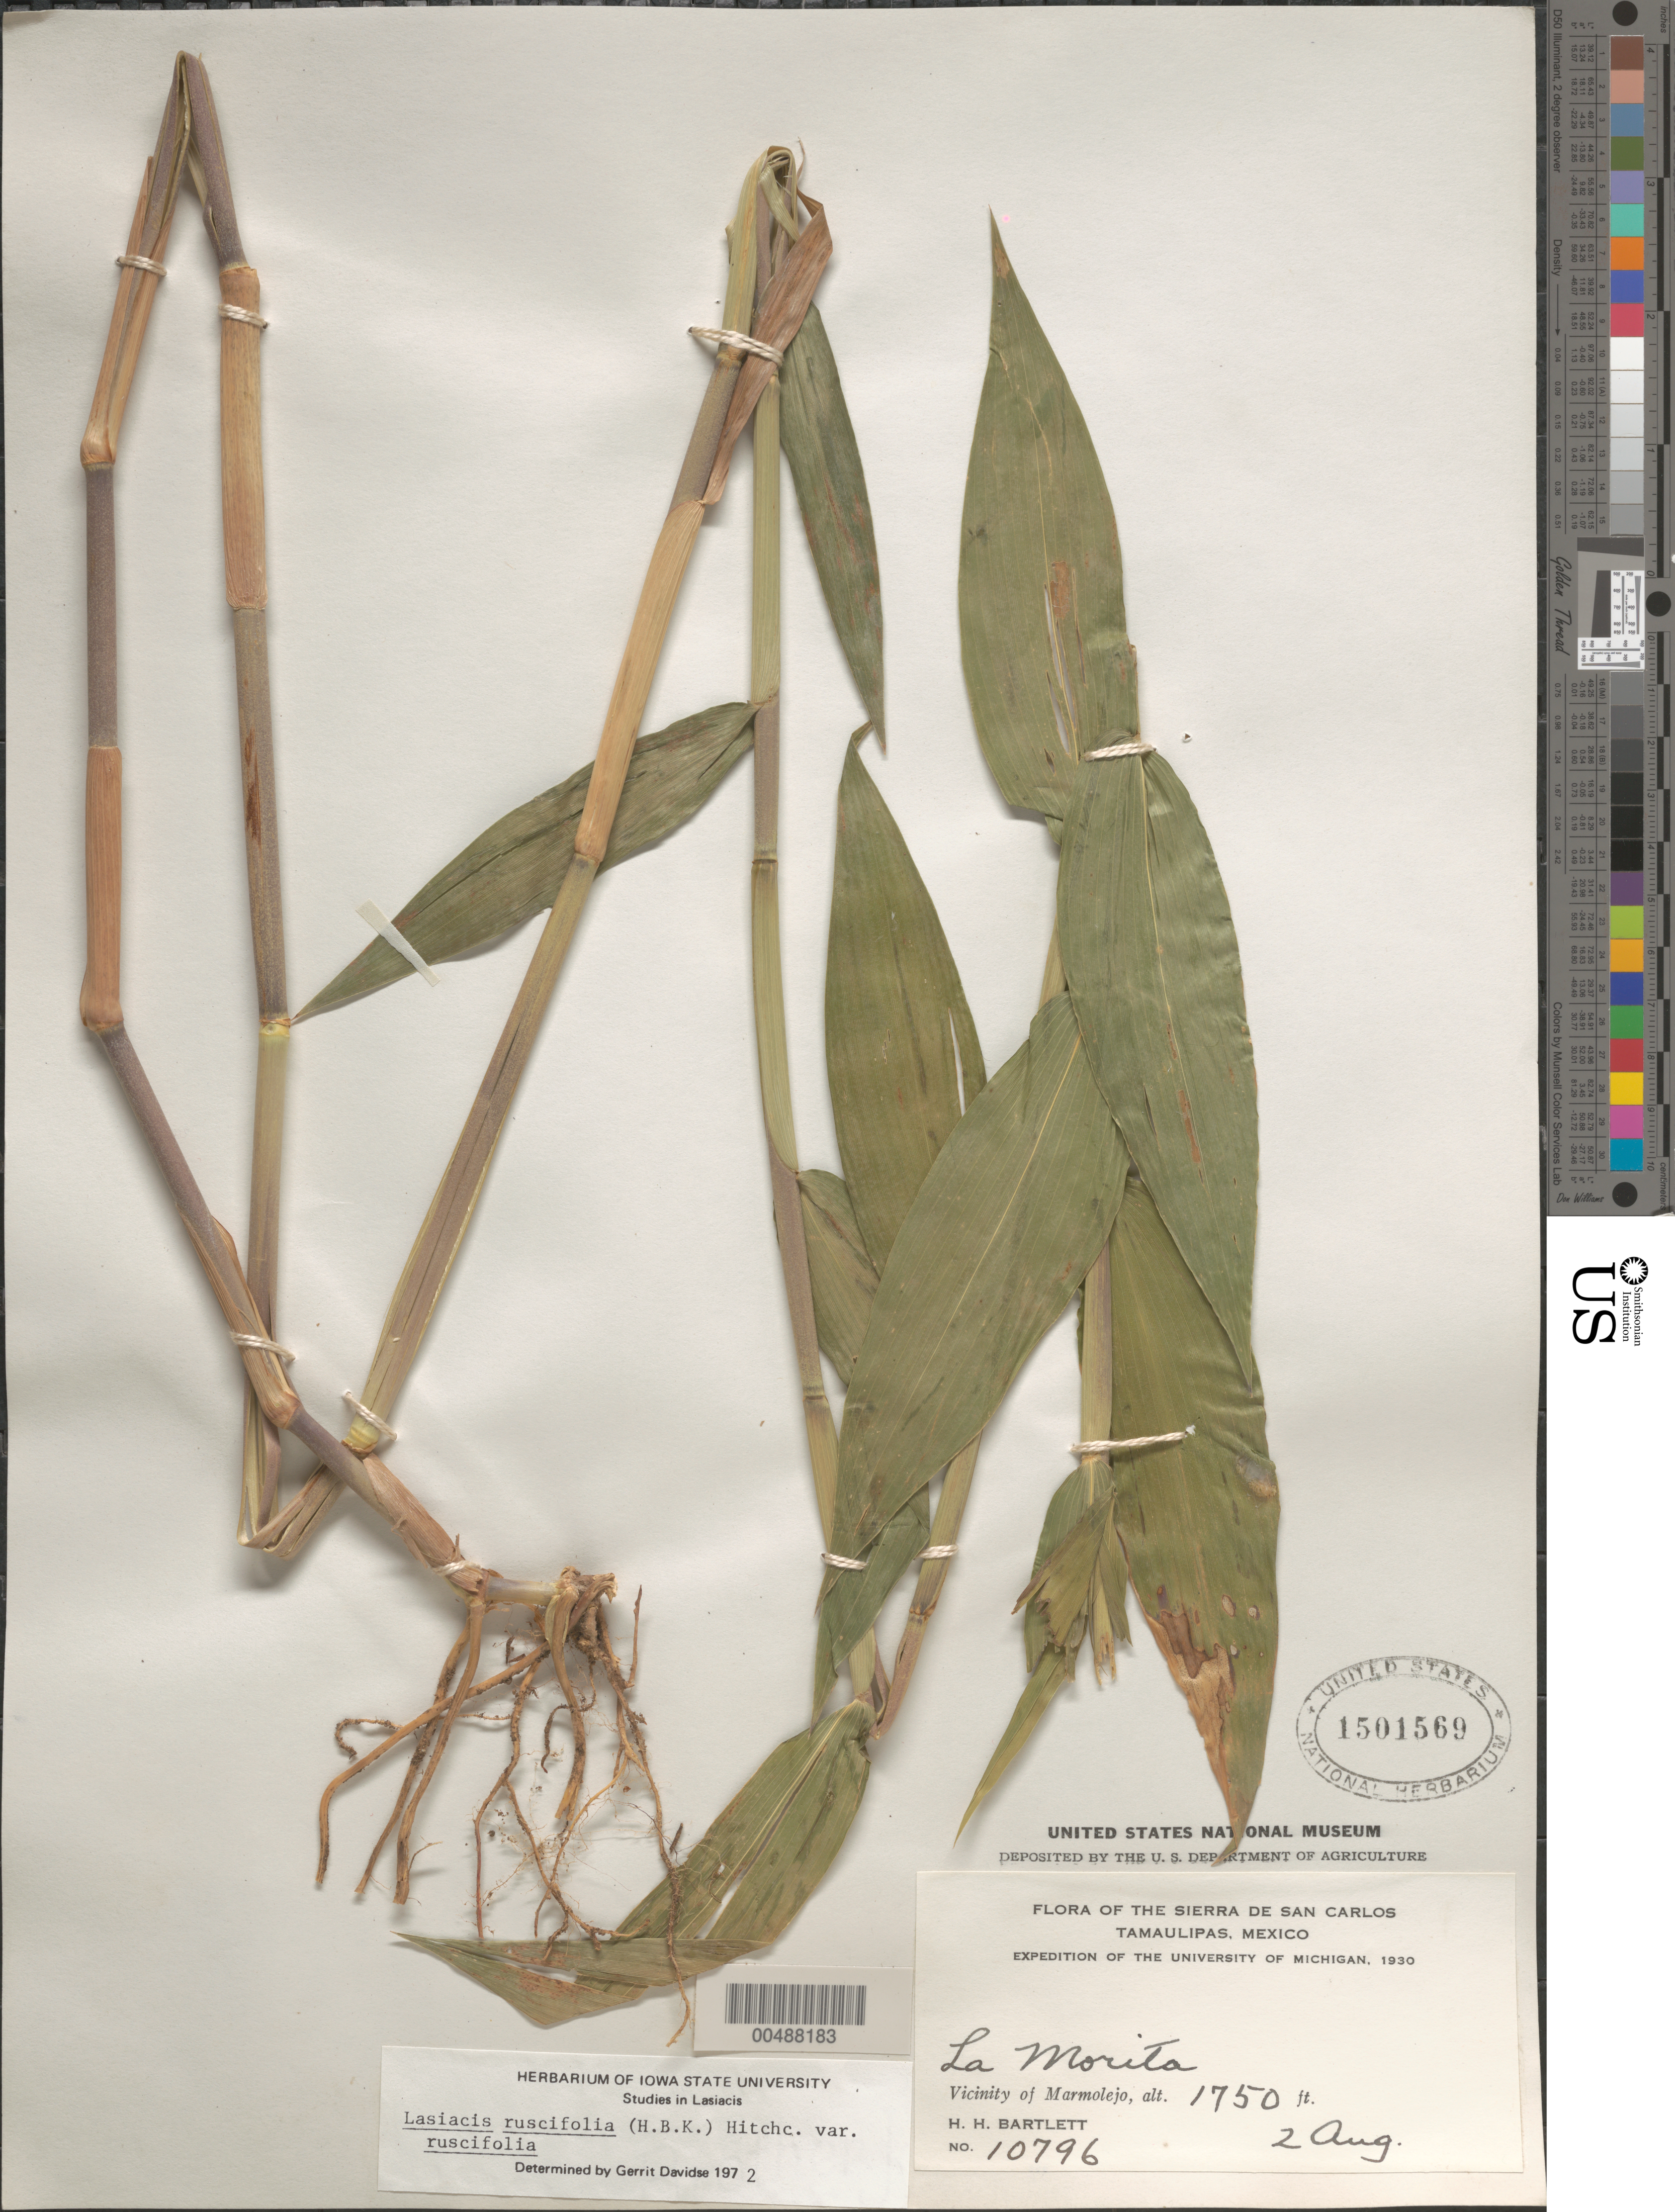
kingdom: Plantae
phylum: Tracheophyta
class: Liliopsida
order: Poales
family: Poaceae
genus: Lasiacis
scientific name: Lasiacis ruscifolia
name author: (Kunth) Hitchc.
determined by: Davidse, Gerrit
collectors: H. H. Bartlett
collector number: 10796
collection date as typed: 2 Aug 1930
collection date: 1930-08-02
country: Mexico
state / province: Tamaulipas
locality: Sierra de San Carlos, La Morita, vicinity of Marmolejo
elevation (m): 533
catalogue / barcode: US 1501569